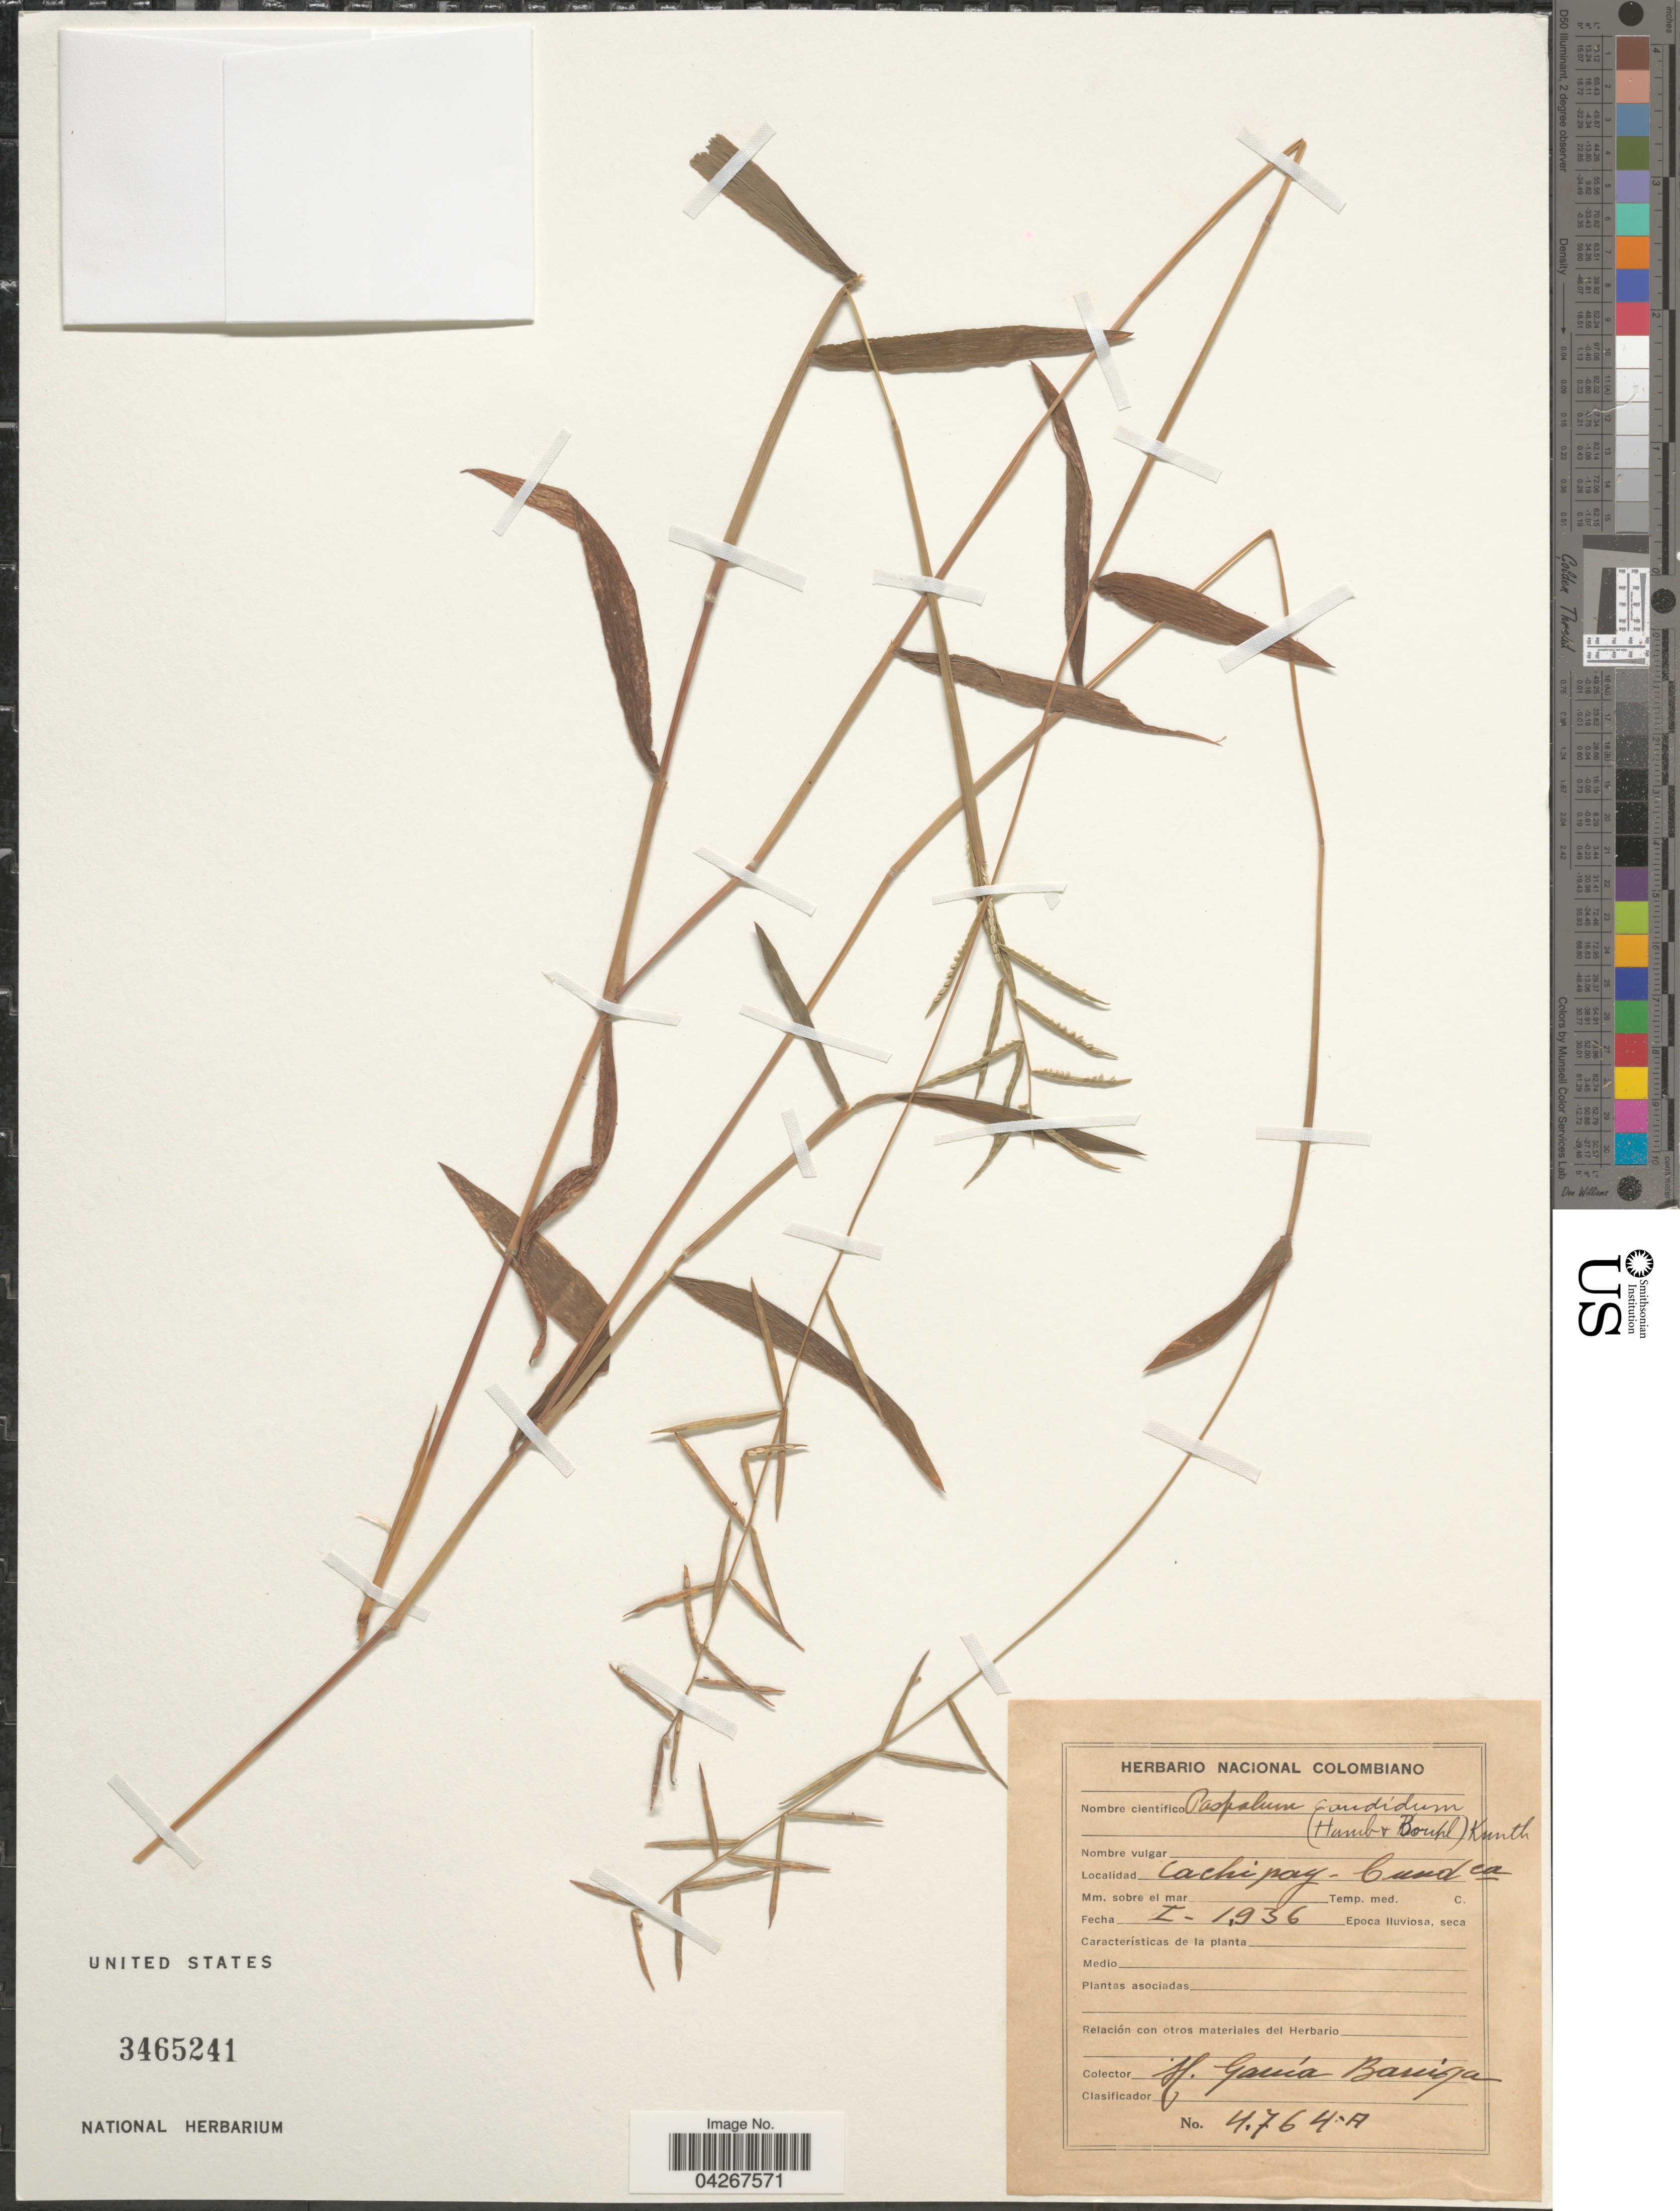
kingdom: Plantae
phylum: Tracheophyta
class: Liliopsida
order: Poales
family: Poaceae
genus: Paspalum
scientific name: Paspalum candidum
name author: (Humb. & Bonpl. ex Fleugge) Kunth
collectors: H. García Barriga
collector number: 4764A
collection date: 1936-01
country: Colombia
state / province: Cundinamarca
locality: Cachipay-Cundca.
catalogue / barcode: US 3465241